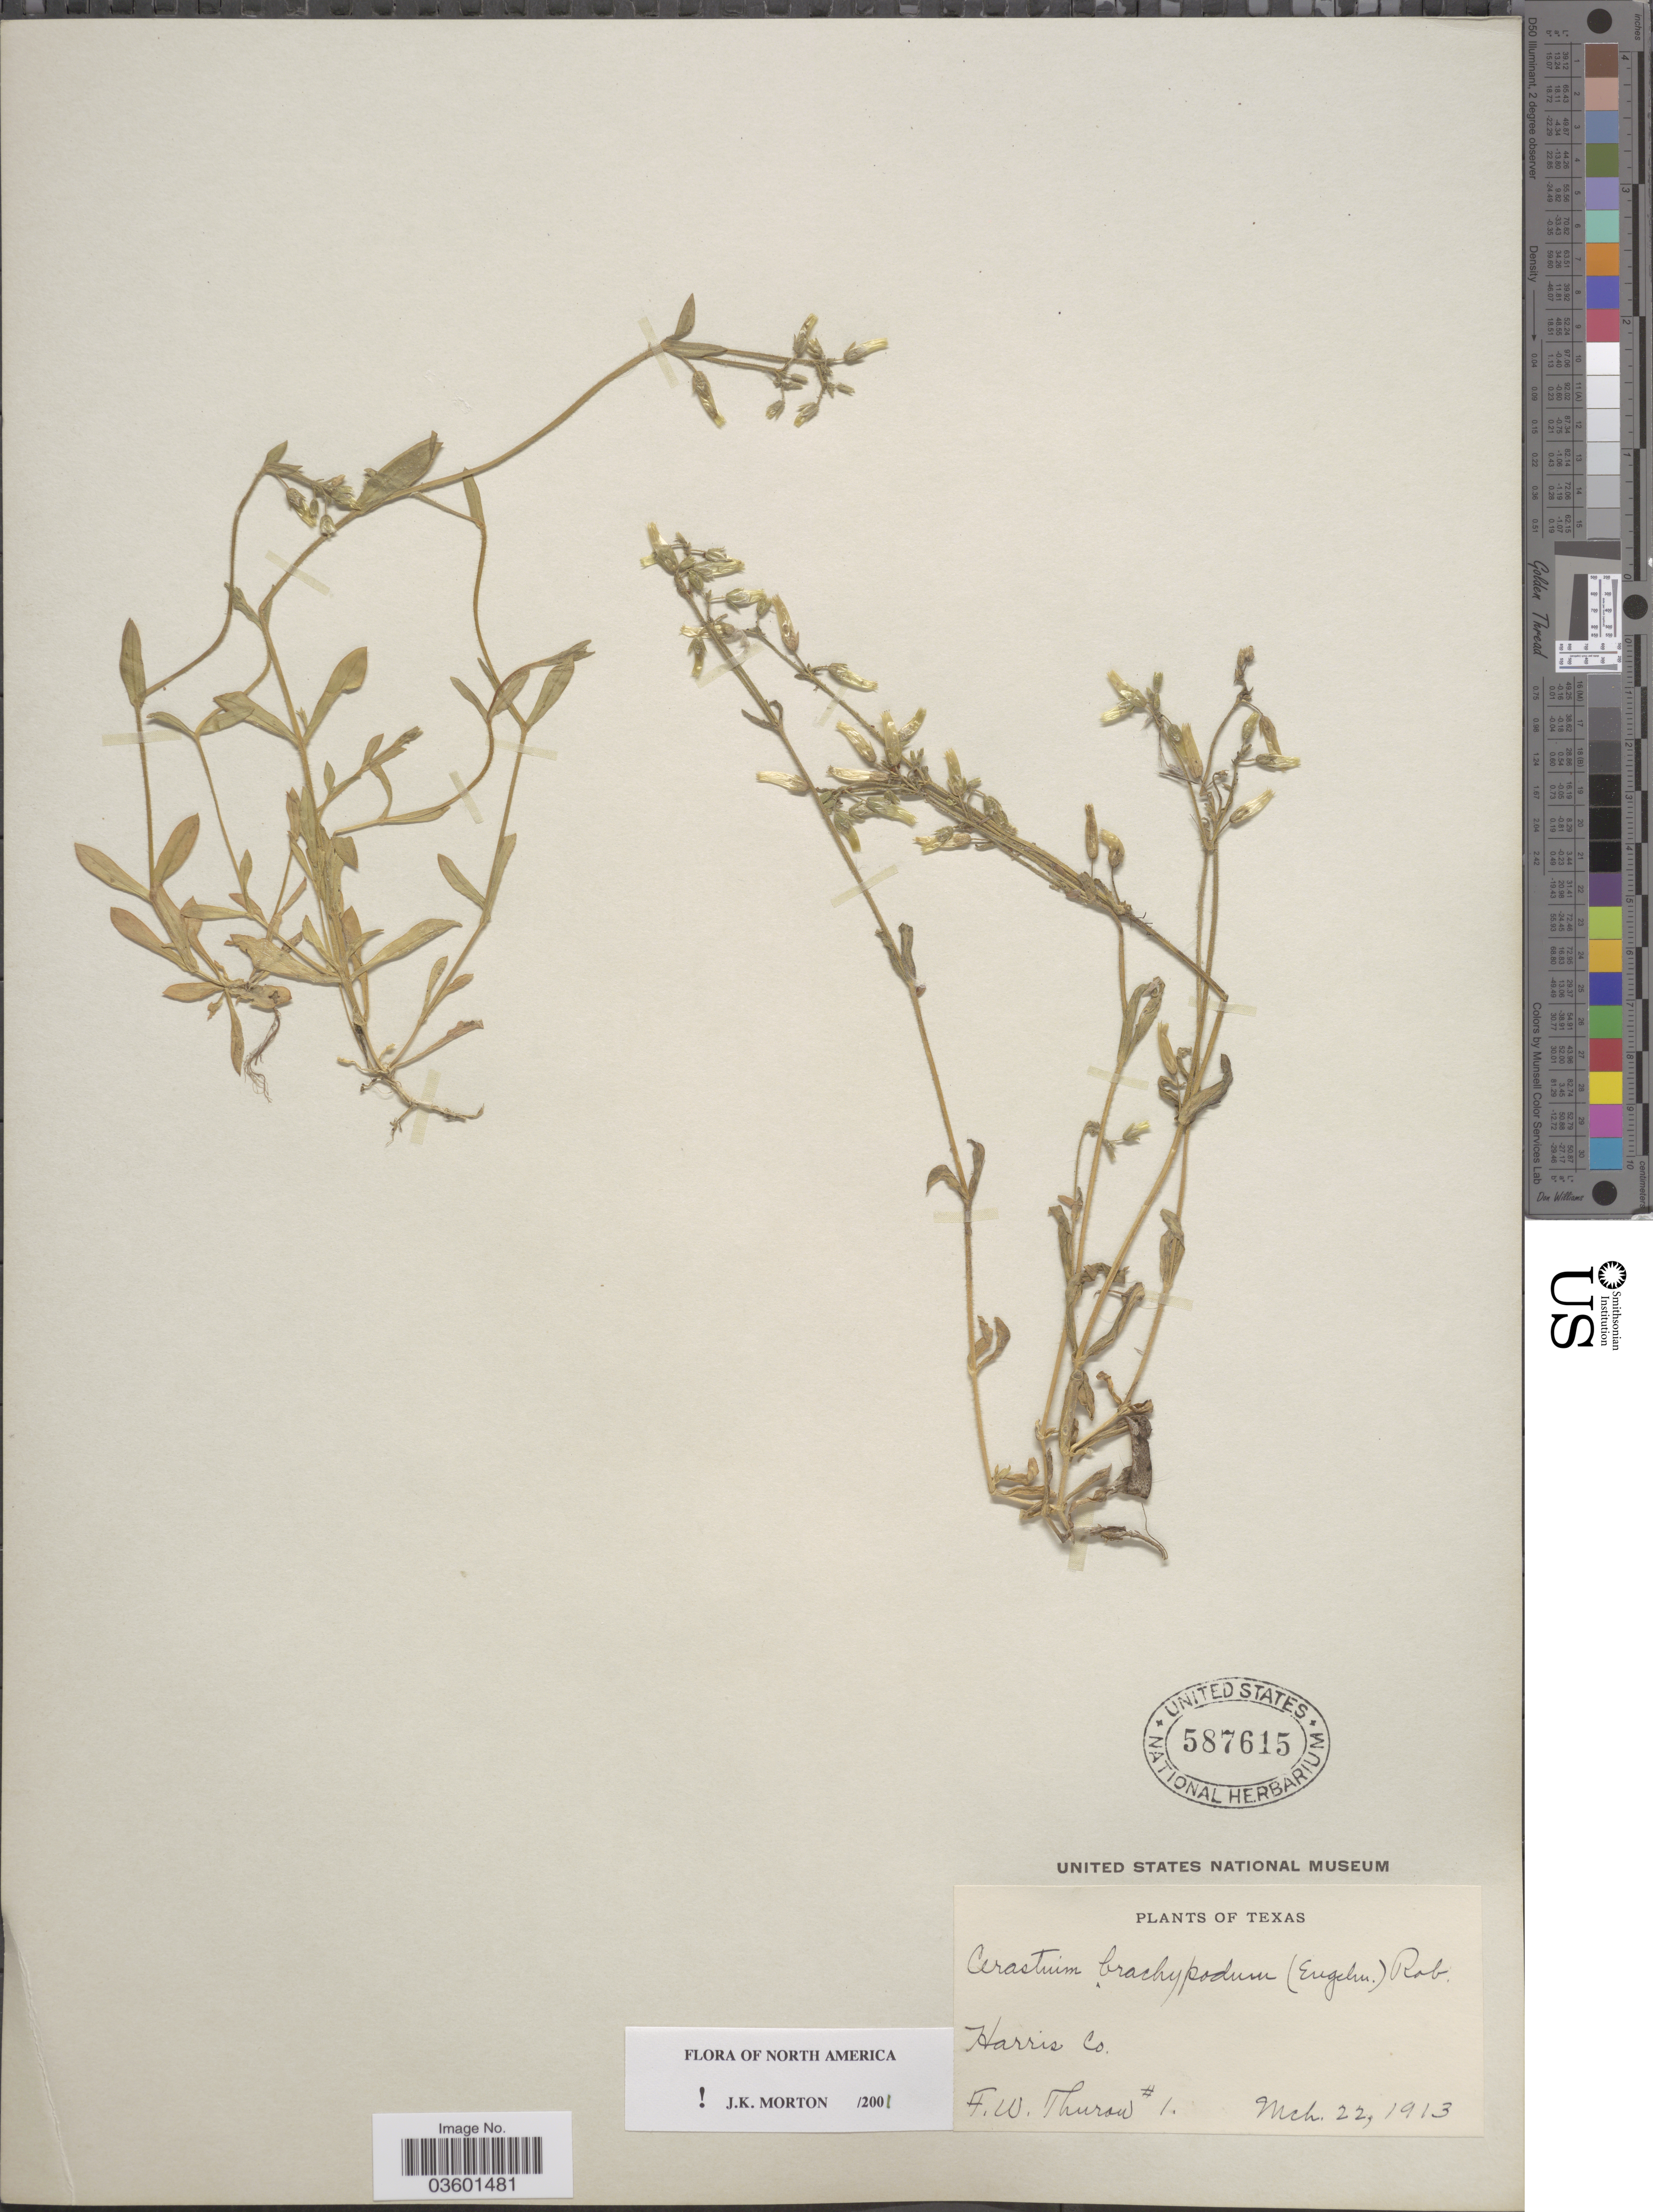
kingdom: Plantae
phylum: Tracheophyta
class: Magnoliopsida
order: Caryophyllales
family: Caryophyllaceae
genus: Cerastium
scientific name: Cerastium brachypodum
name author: (Engelm. ex A. Gray) B.L. Rob.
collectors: F. W. Thurow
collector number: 1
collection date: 1913-03-22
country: United States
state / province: Texas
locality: Harris Co.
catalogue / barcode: US 587615